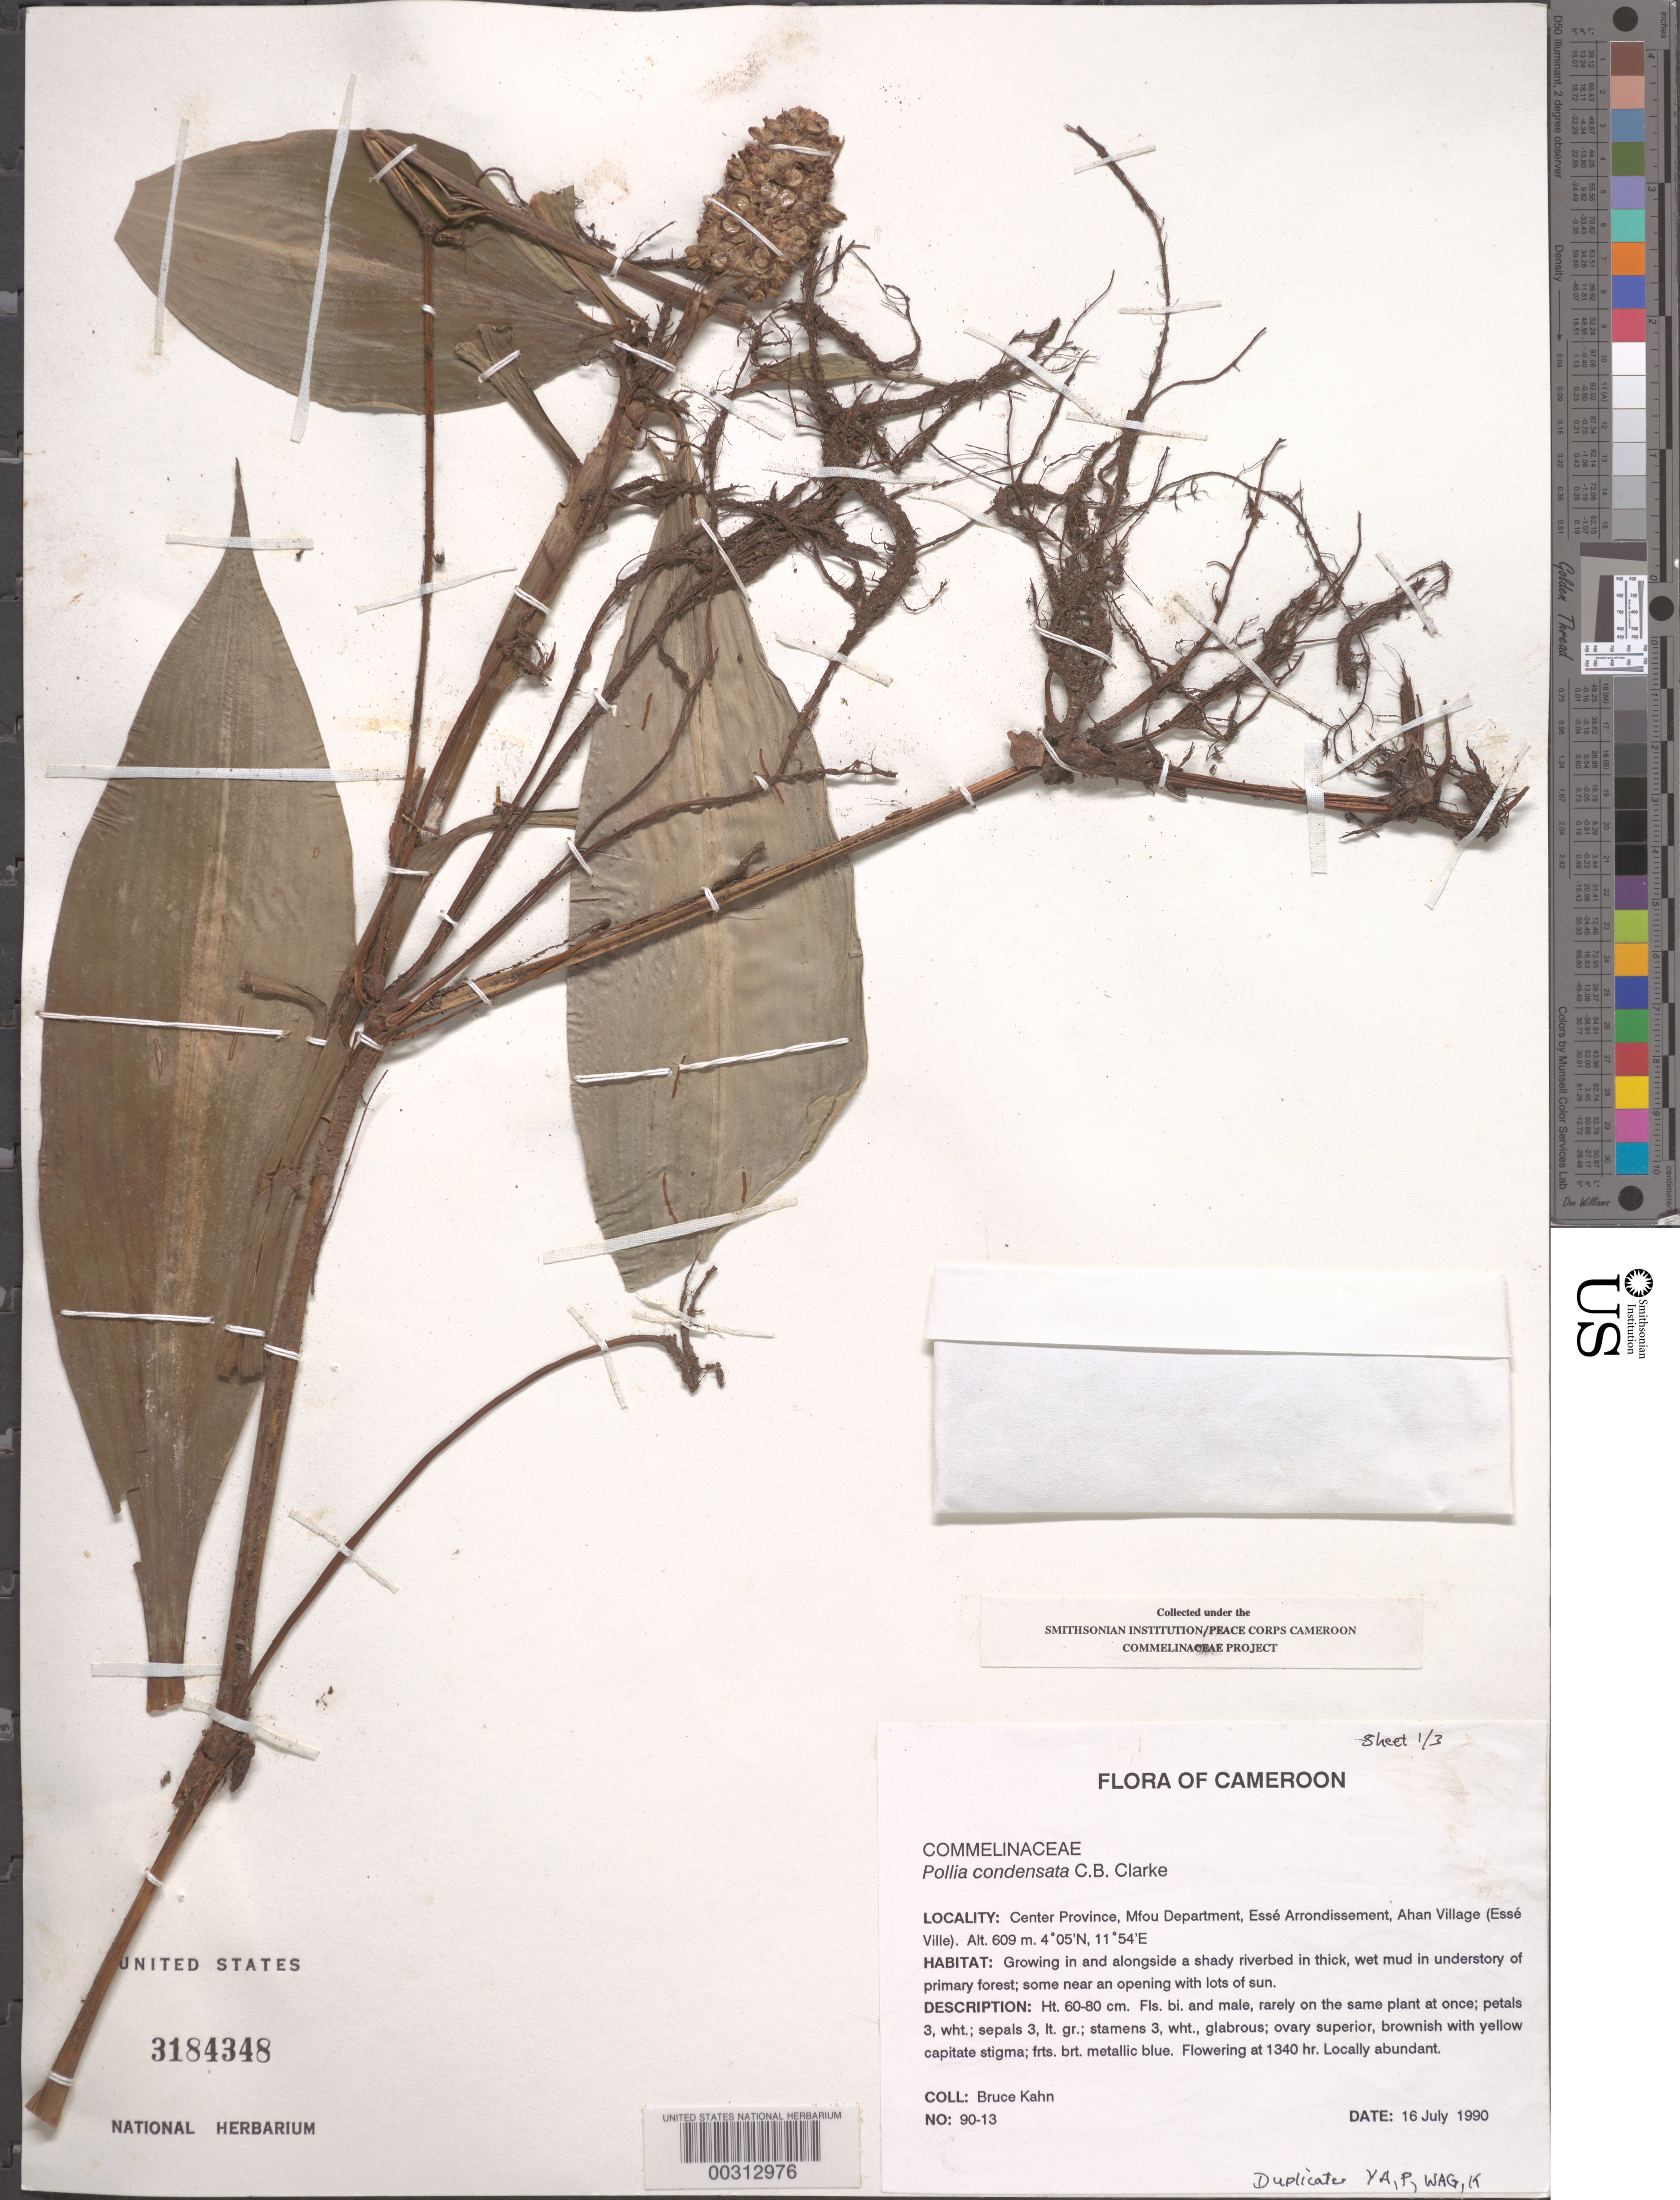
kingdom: Plantae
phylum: Tracheophyta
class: Liliopsida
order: Commelinales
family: Commelinaceae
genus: Pollia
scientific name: Pollia condensata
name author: C.B. Clarke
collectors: B. Kahn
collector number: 90-13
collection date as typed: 16 Jul 1990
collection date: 1990-07-16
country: Cameroon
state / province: Centre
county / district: Méfou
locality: Esse arrondissement, ahan village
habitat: Growing in and alongside a shady riverbed in thick, wet mud in understory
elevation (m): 609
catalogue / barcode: US 3184348